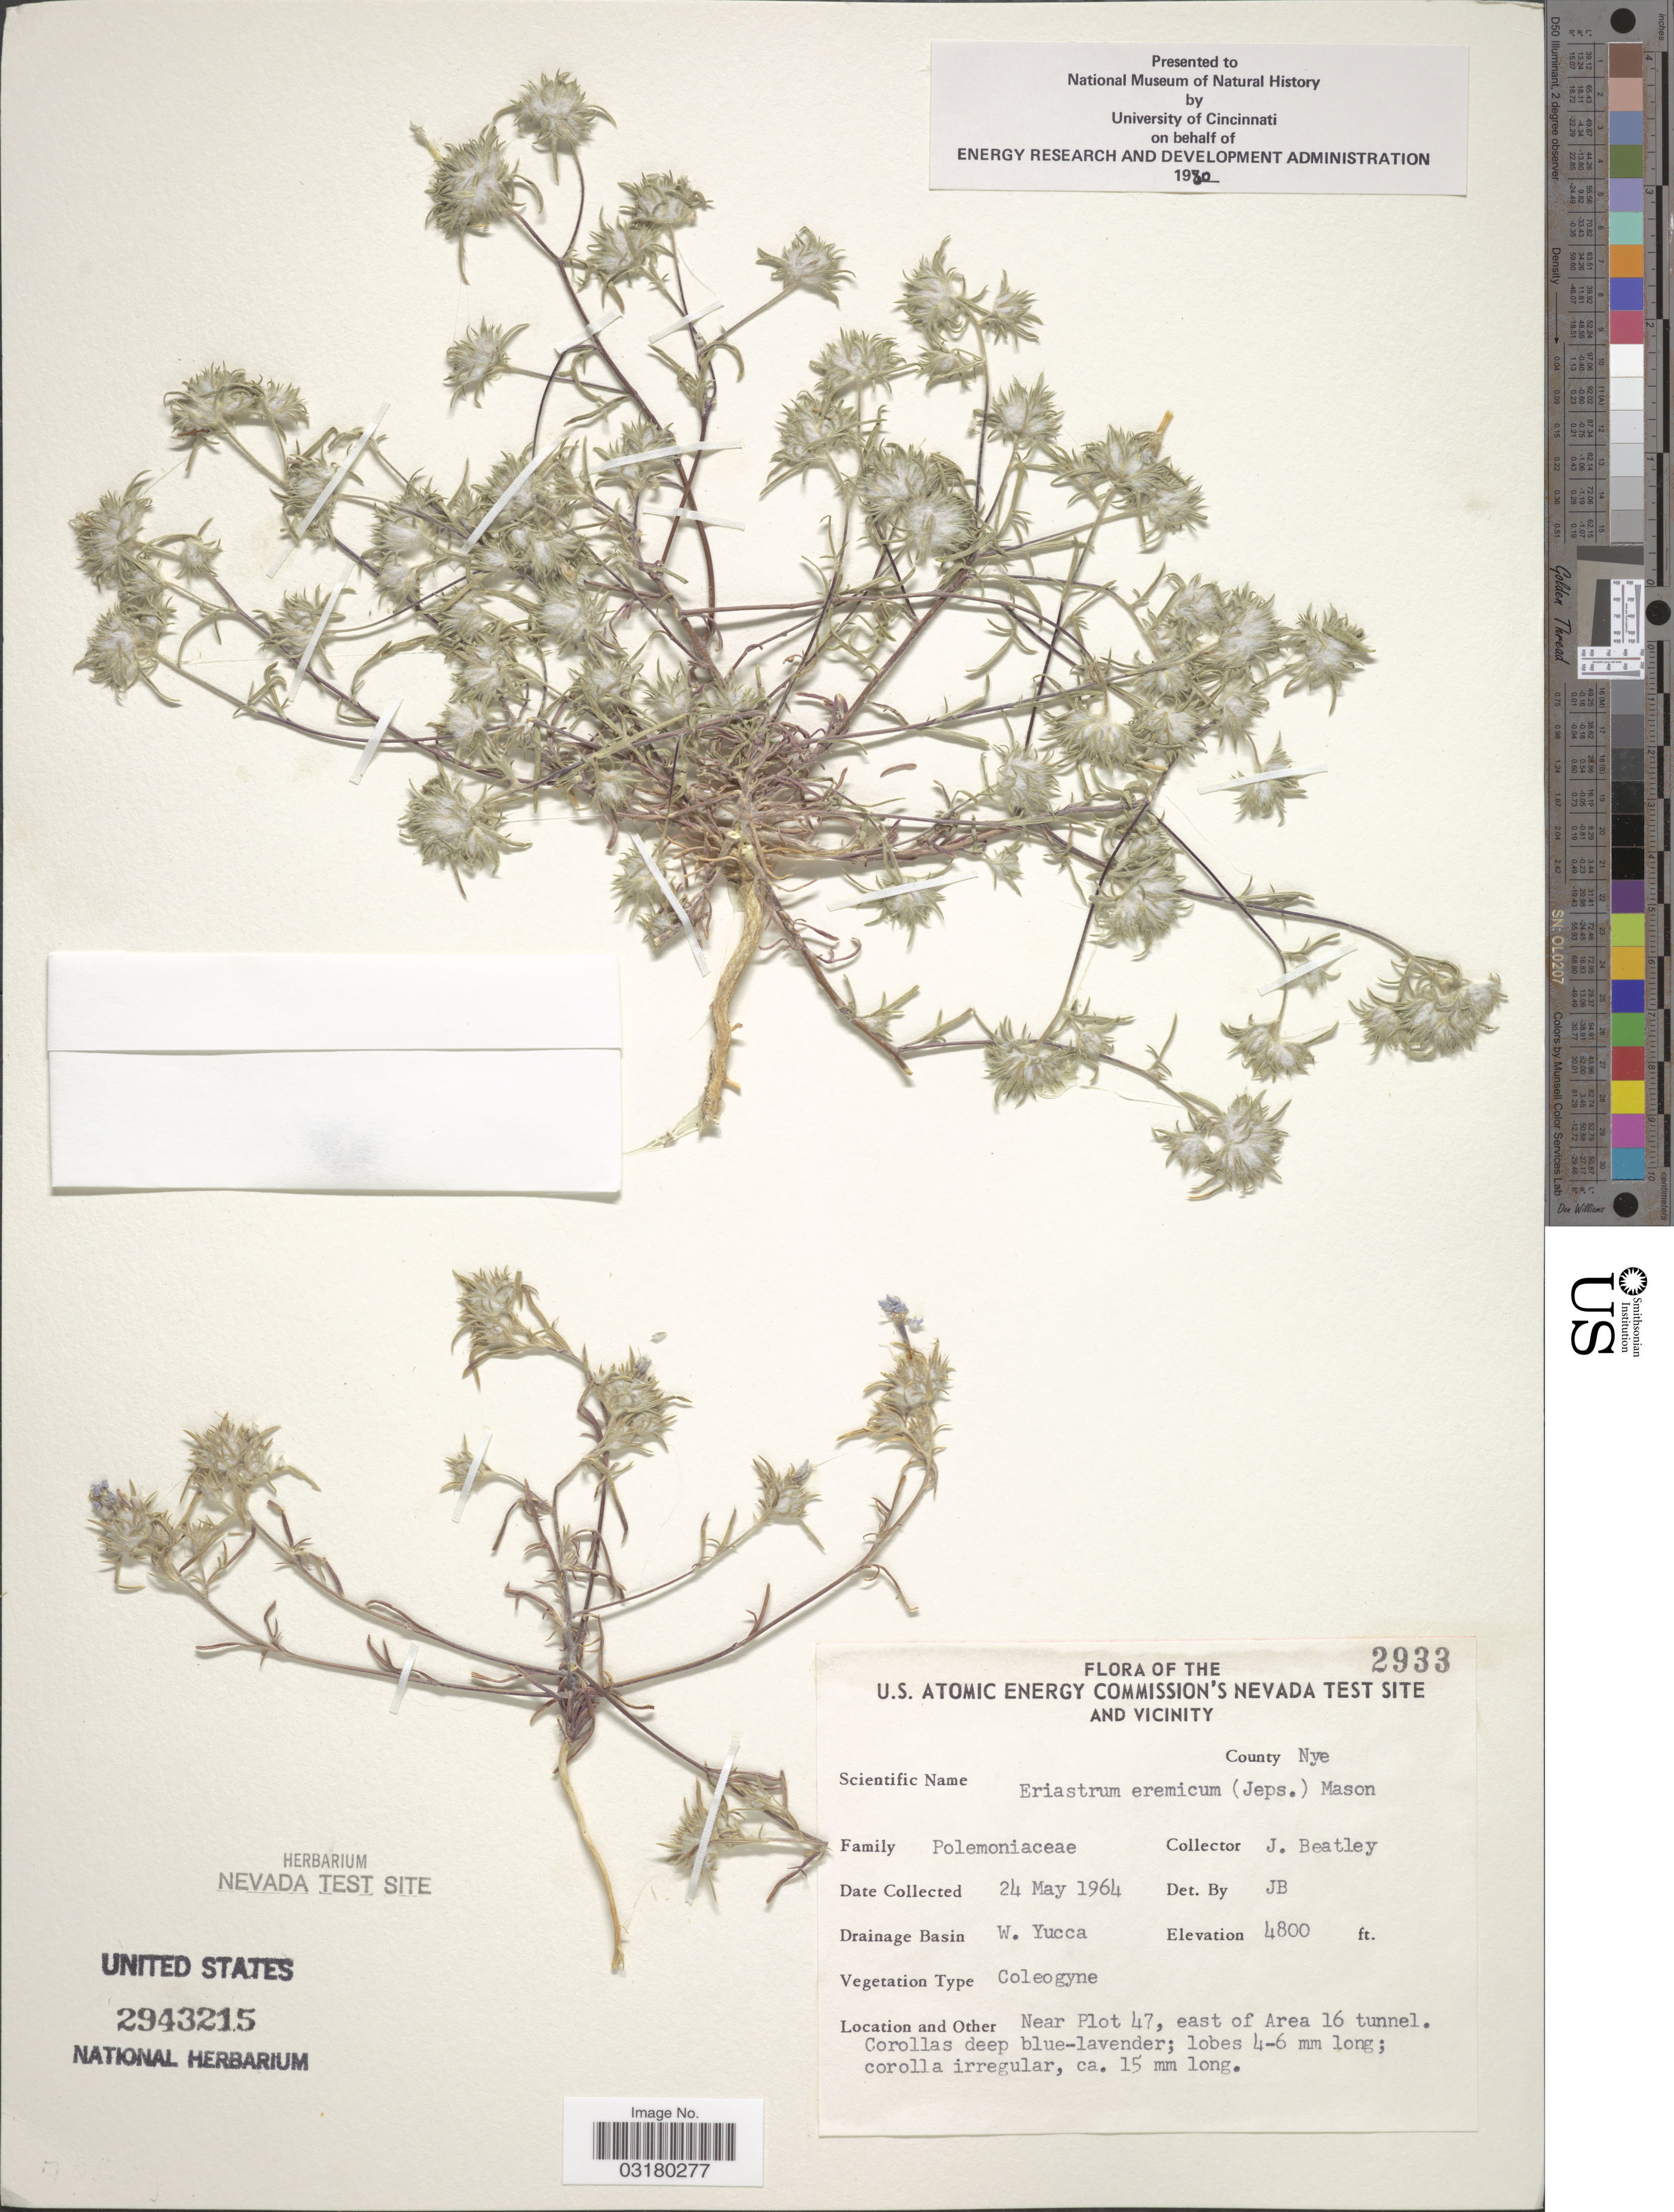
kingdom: Plantae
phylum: Tracheophyta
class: Magnoliopsida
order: Ericales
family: Polemoniaceae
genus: Eriastrum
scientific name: Eriastrum eremicum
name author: (Jeps.) H. Mason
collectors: J. C. Beatley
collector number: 2933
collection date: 1964-05-24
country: United States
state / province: Nevada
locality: The U.S. Atomic Energy Commission's Nevada Test Site and Vicinity. County Nye. Drainage Basin W. Yucca. Near Plot 47, east of Area 16 tunnel.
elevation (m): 1463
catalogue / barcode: US 2943215